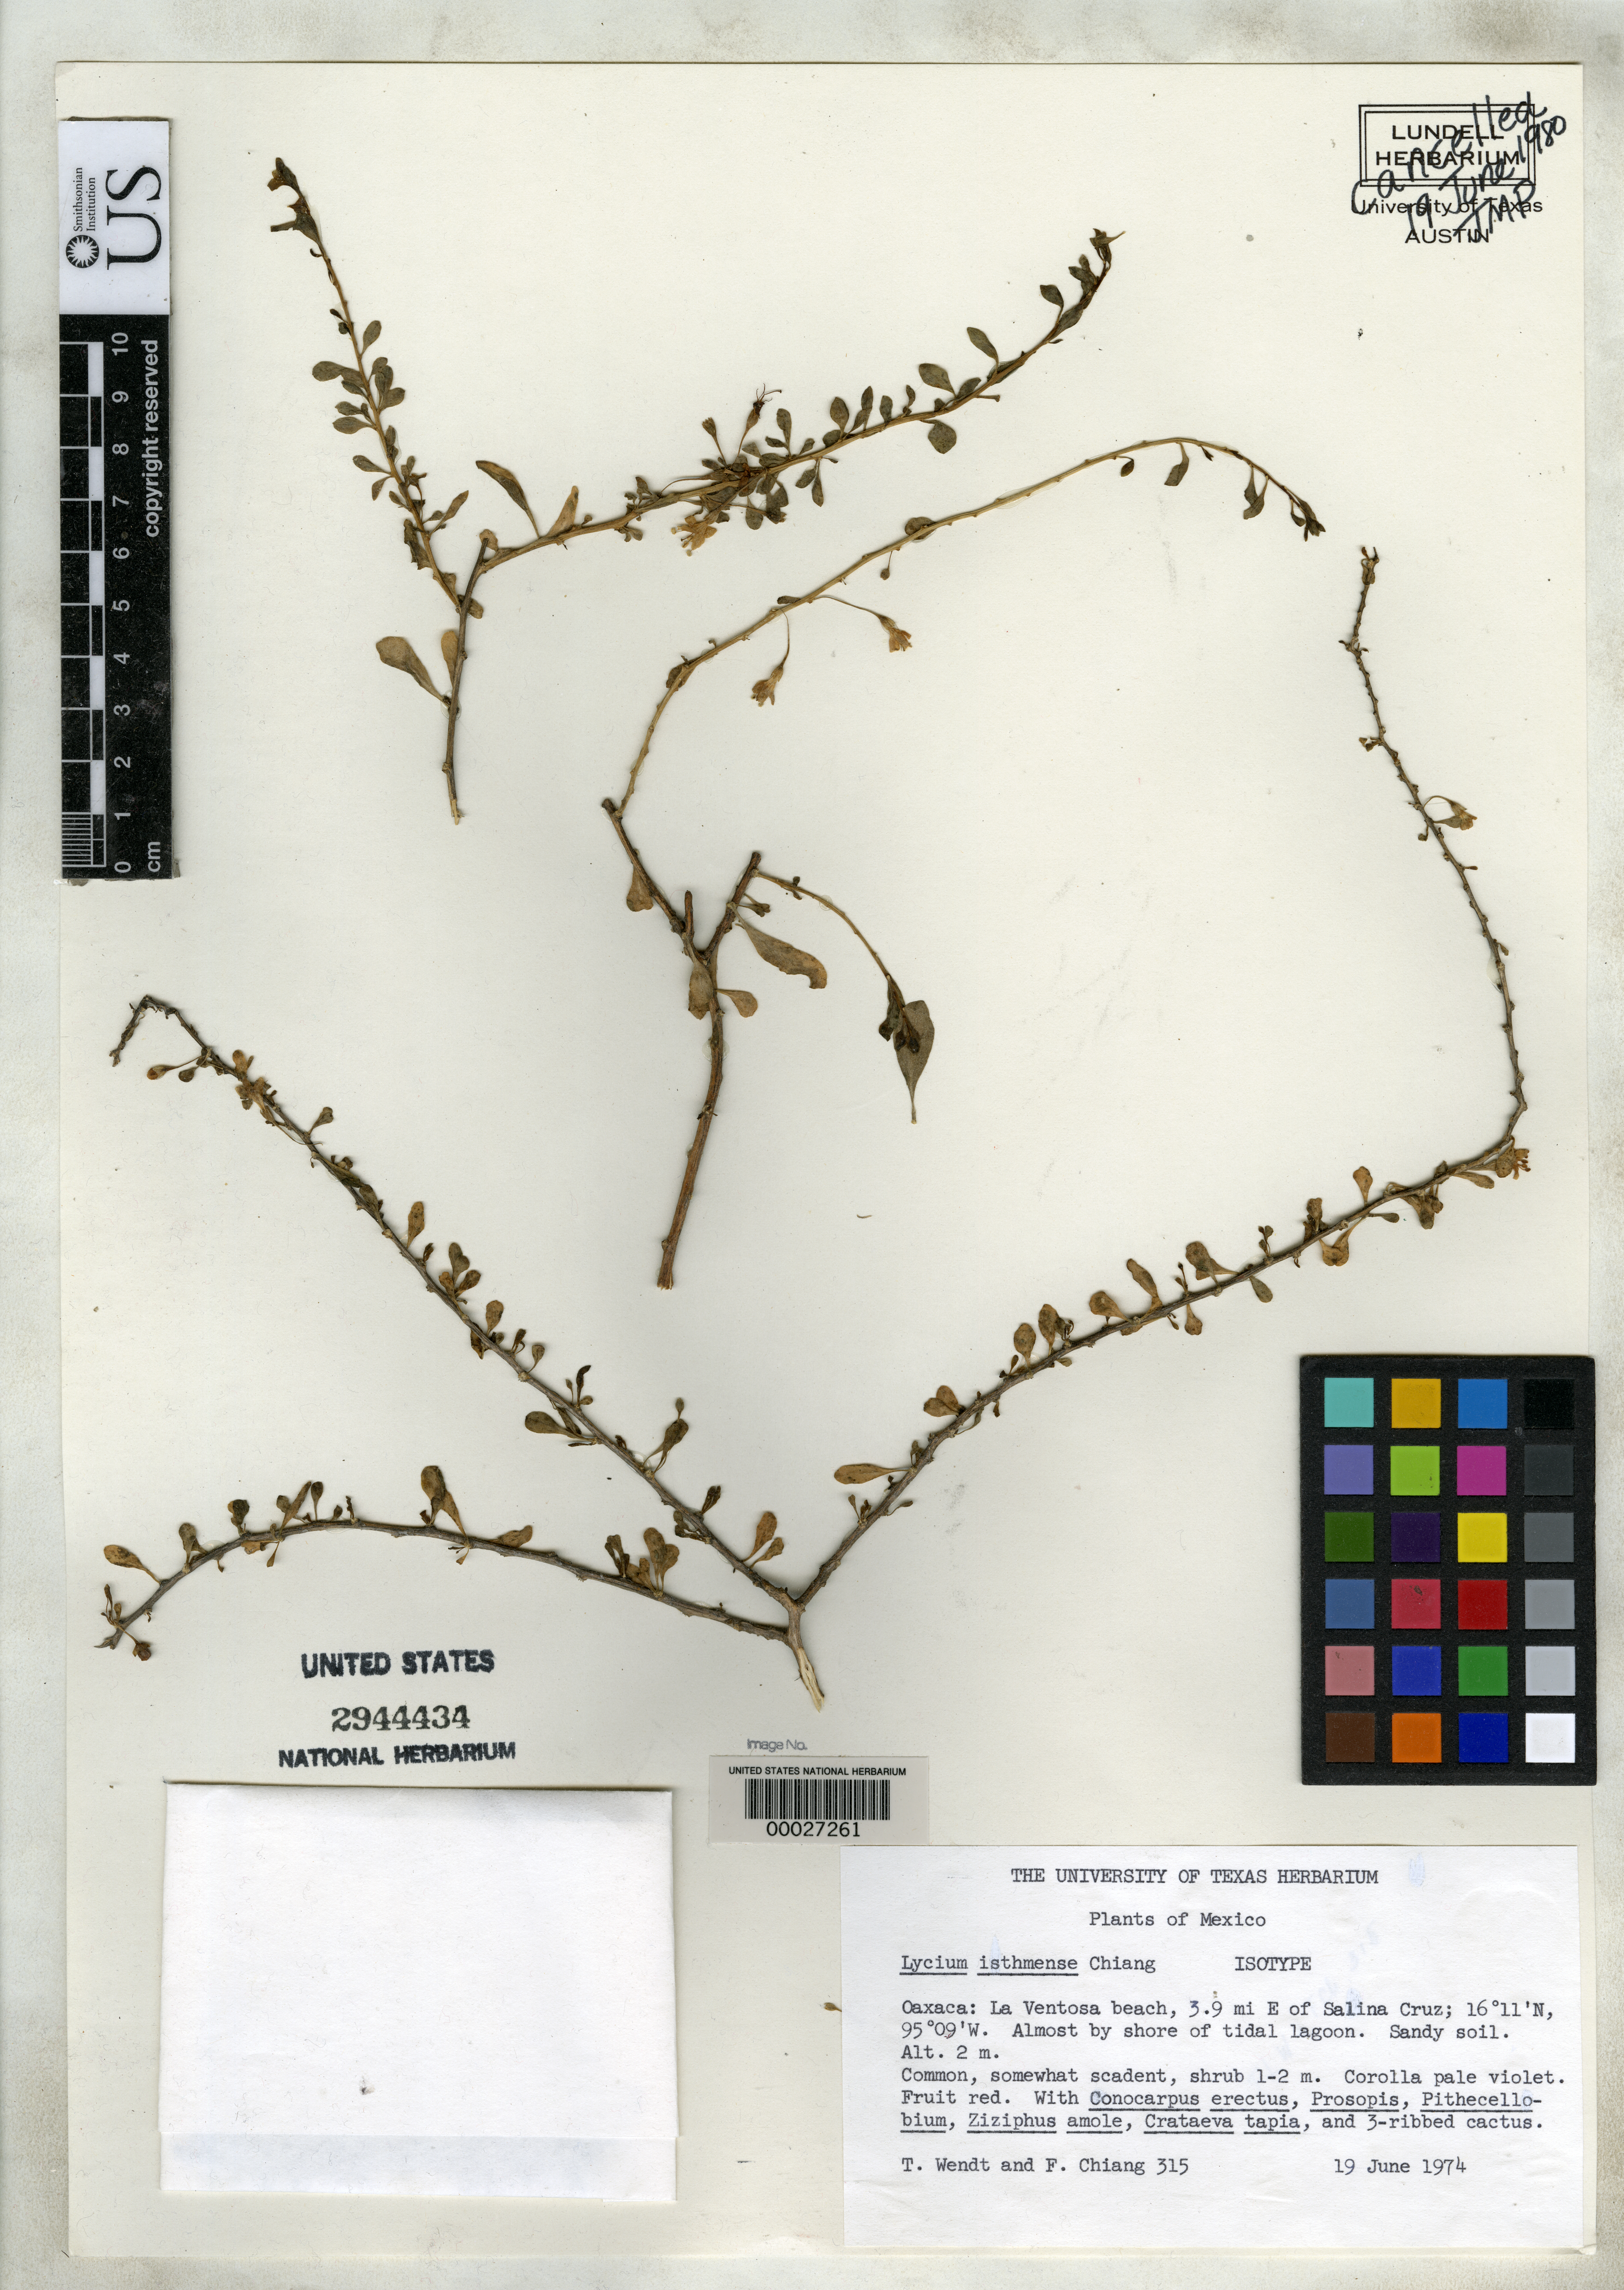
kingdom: Plantae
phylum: Tracheophyta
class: Magnoliopsida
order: Solanales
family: Solanaceae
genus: Lycium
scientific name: Lycium isthmense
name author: Chiang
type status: Isotype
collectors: T. L. Wendt & F. Chiang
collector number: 315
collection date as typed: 19 Jun 1974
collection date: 1974-06-19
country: Mexico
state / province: Oaxaca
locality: La Ventosa Beach, 3.9 mi. E of Salina Cruz.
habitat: Almost by shore of tidal lagoon. Sandy soil.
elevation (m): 2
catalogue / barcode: US 2944434